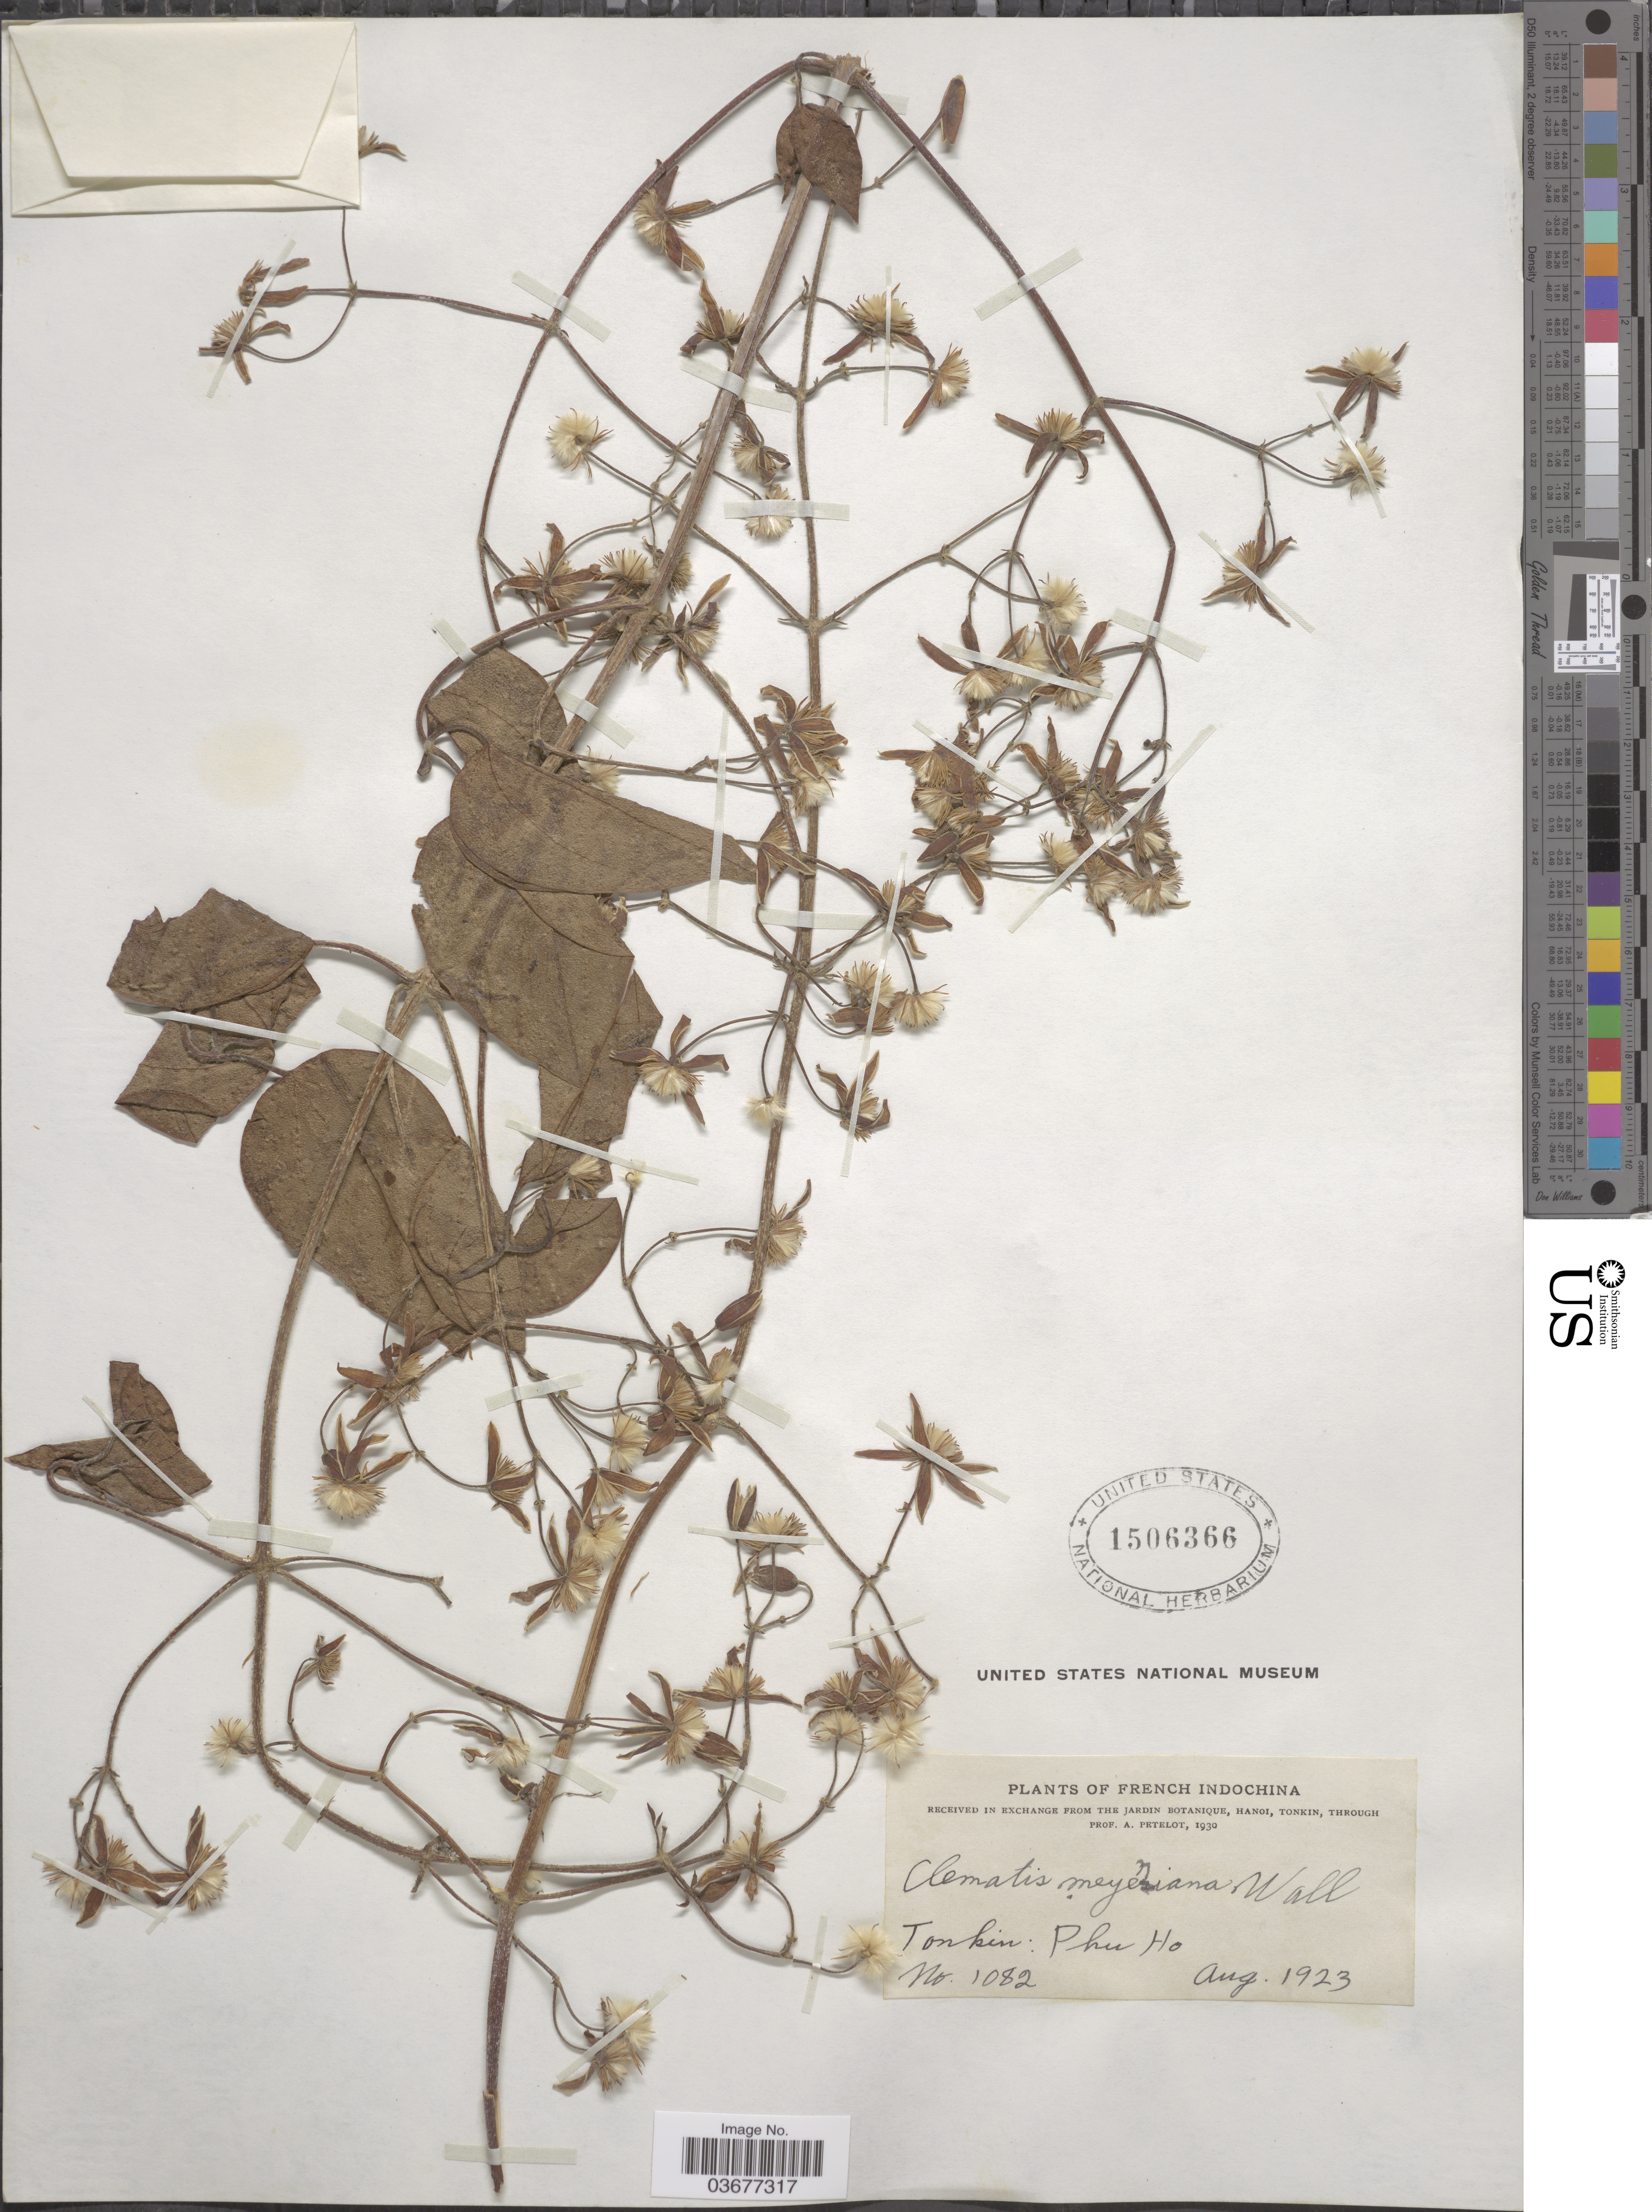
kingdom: Plantae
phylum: Tracheophyta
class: Magnoliopsida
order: Ranunculales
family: Ranunculaceae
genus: Clematis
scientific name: Clematis meyeniana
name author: Walp.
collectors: A. Petelot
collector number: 1082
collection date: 1923-08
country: Vietnam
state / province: Phu Tho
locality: Tonkin. French Indochina. Phu Ho.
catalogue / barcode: US 1506366